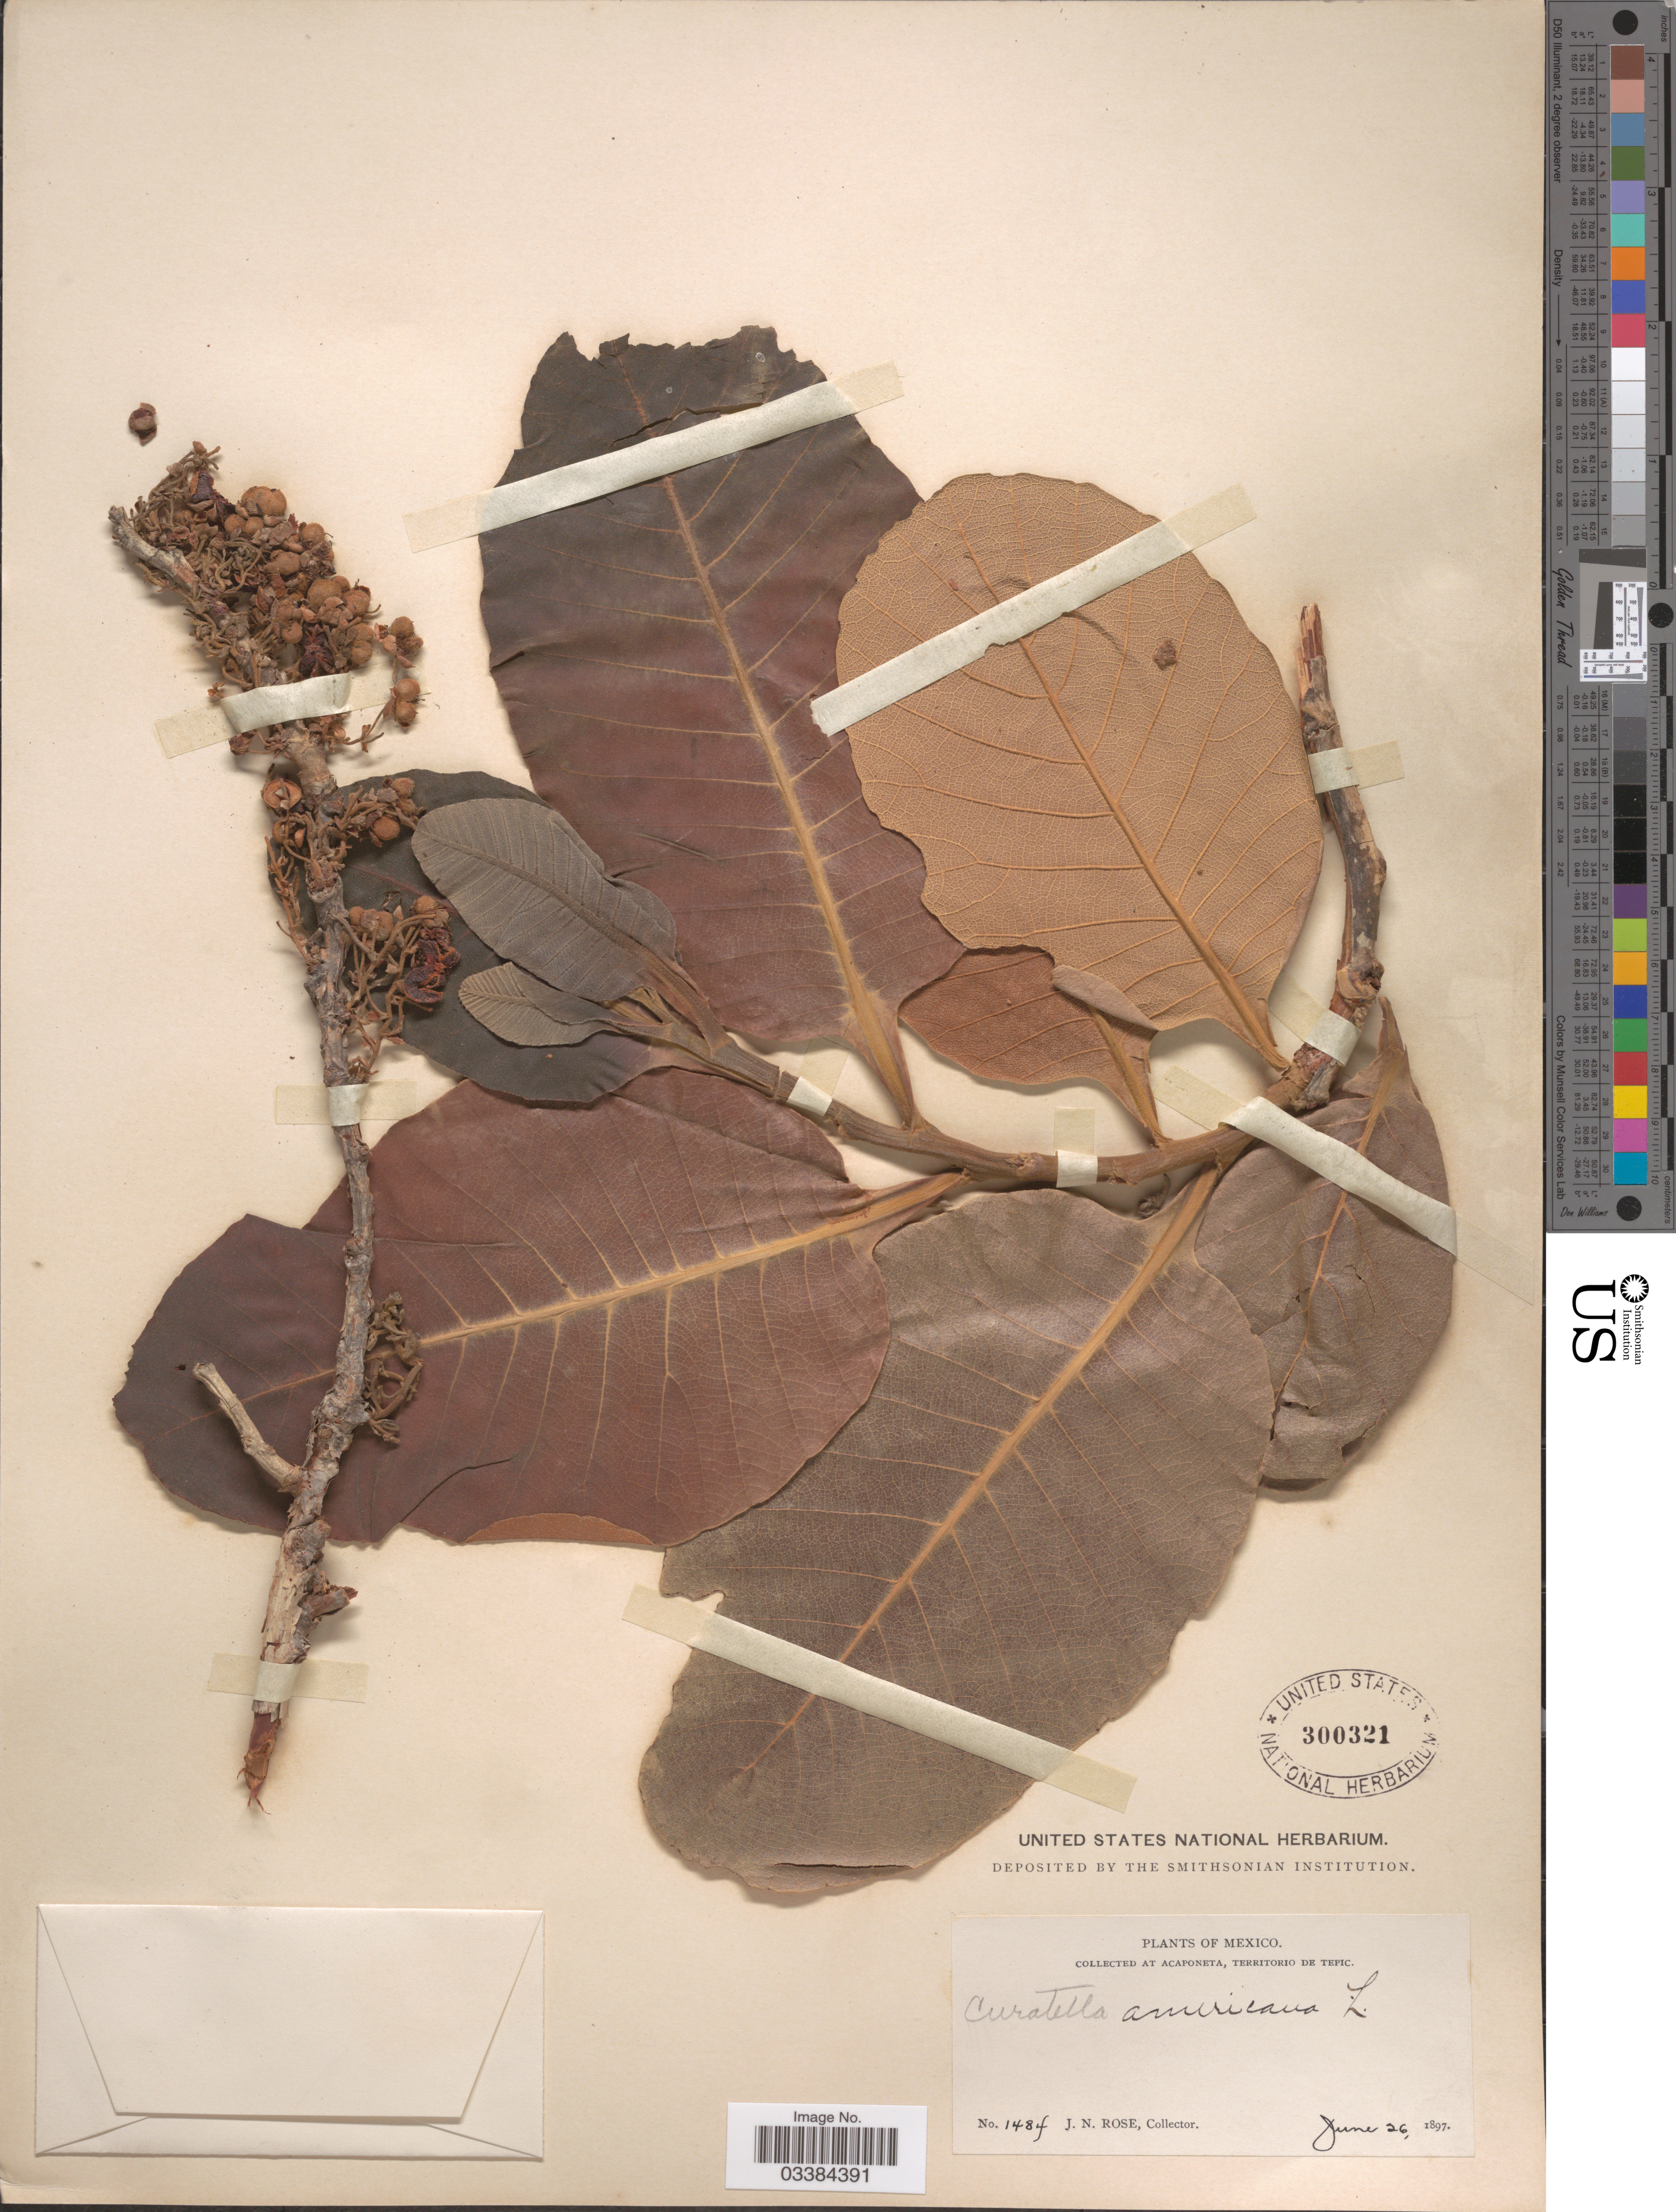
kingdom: Plantae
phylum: Tracheophyta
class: Magnoliopsida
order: Dilleniales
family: Dilleniaceae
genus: Curatella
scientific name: Curatella americana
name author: L.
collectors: J. N. Rose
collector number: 1487*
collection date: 1897-06-26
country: Mexico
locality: Acaponeta, Territorio de Tepic.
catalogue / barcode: US 300321